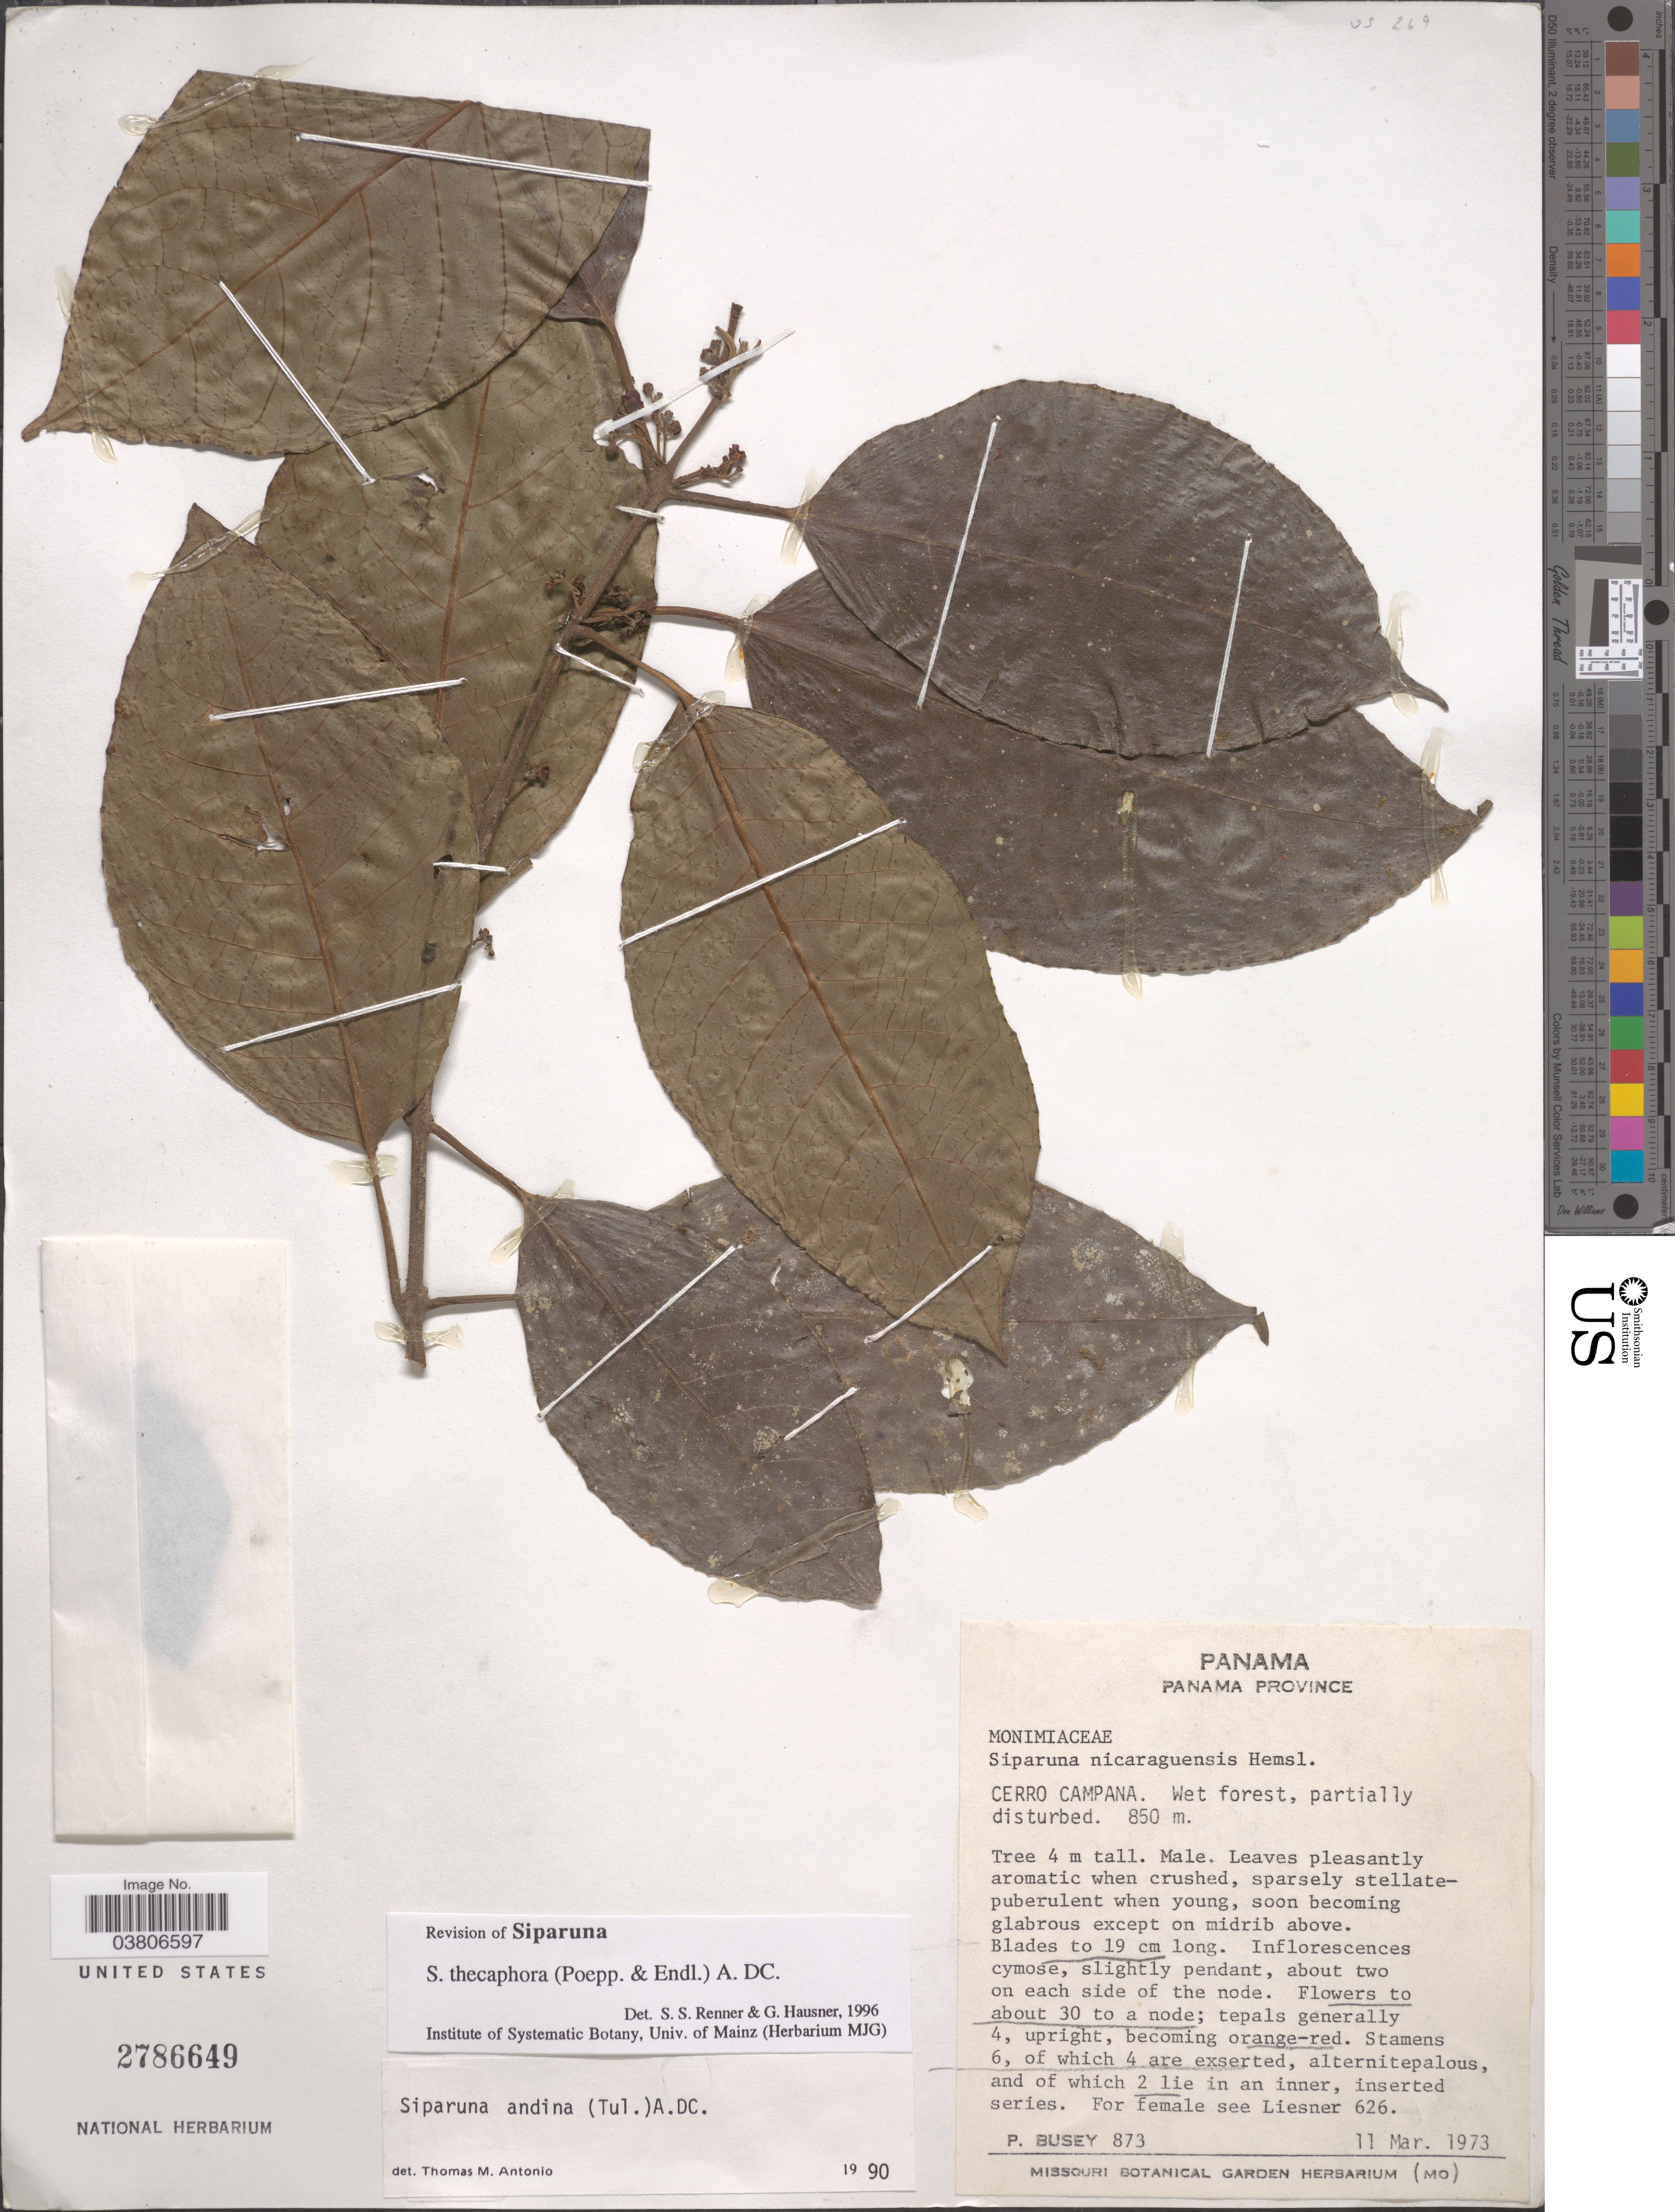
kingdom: Plantae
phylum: Tracheophyta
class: Magnoliopsida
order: Laurales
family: Siparunaceae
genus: Siparuna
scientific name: Siparuna thecaphora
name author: (Poepp. & Endl.) A. DC.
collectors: P. Busey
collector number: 873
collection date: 1973-03-11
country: Panama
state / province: Panamá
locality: Cerro Campana.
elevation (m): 850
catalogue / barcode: US 2786649